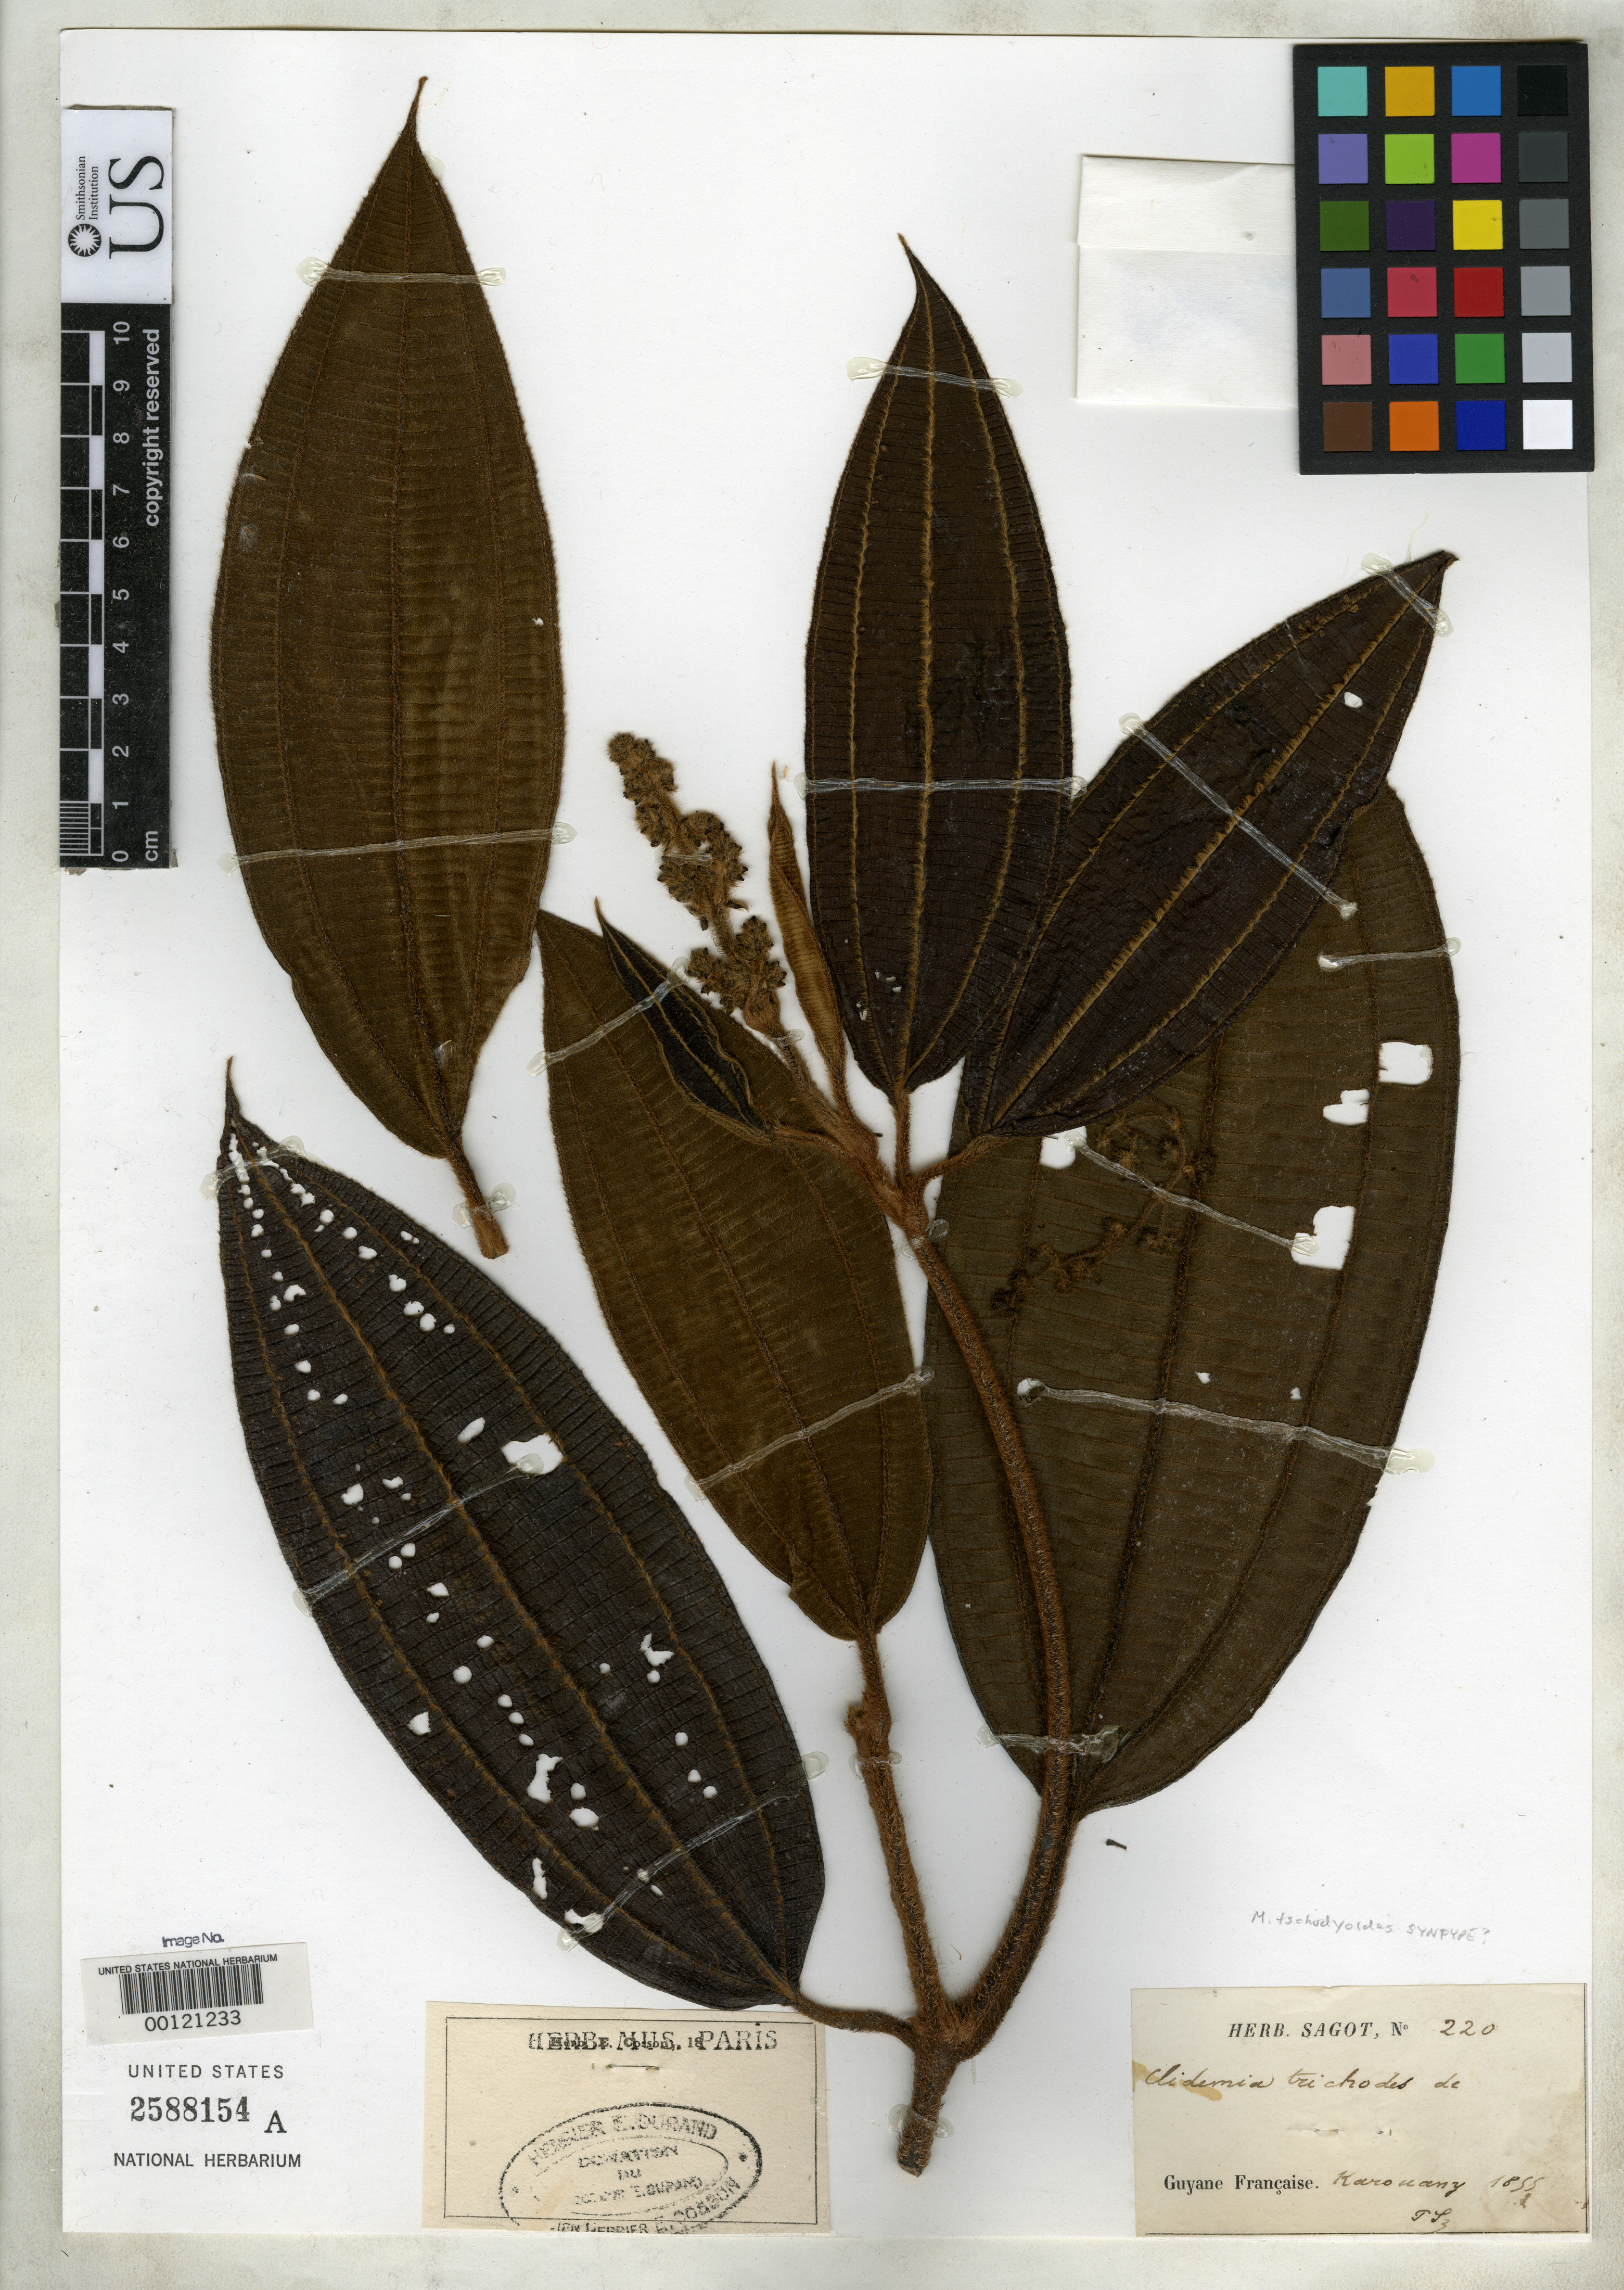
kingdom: Plantae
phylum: Tracheophyta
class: Magnoliopsida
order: Myrtales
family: Melastomataceae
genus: Miconia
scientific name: Miconia tschudyoides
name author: Cogn. in Mart.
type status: Isosyntype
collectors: P. A. Sagot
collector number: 220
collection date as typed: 1855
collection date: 1855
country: French Guiana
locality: Guyane Française. Karouany.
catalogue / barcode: US 2588154A